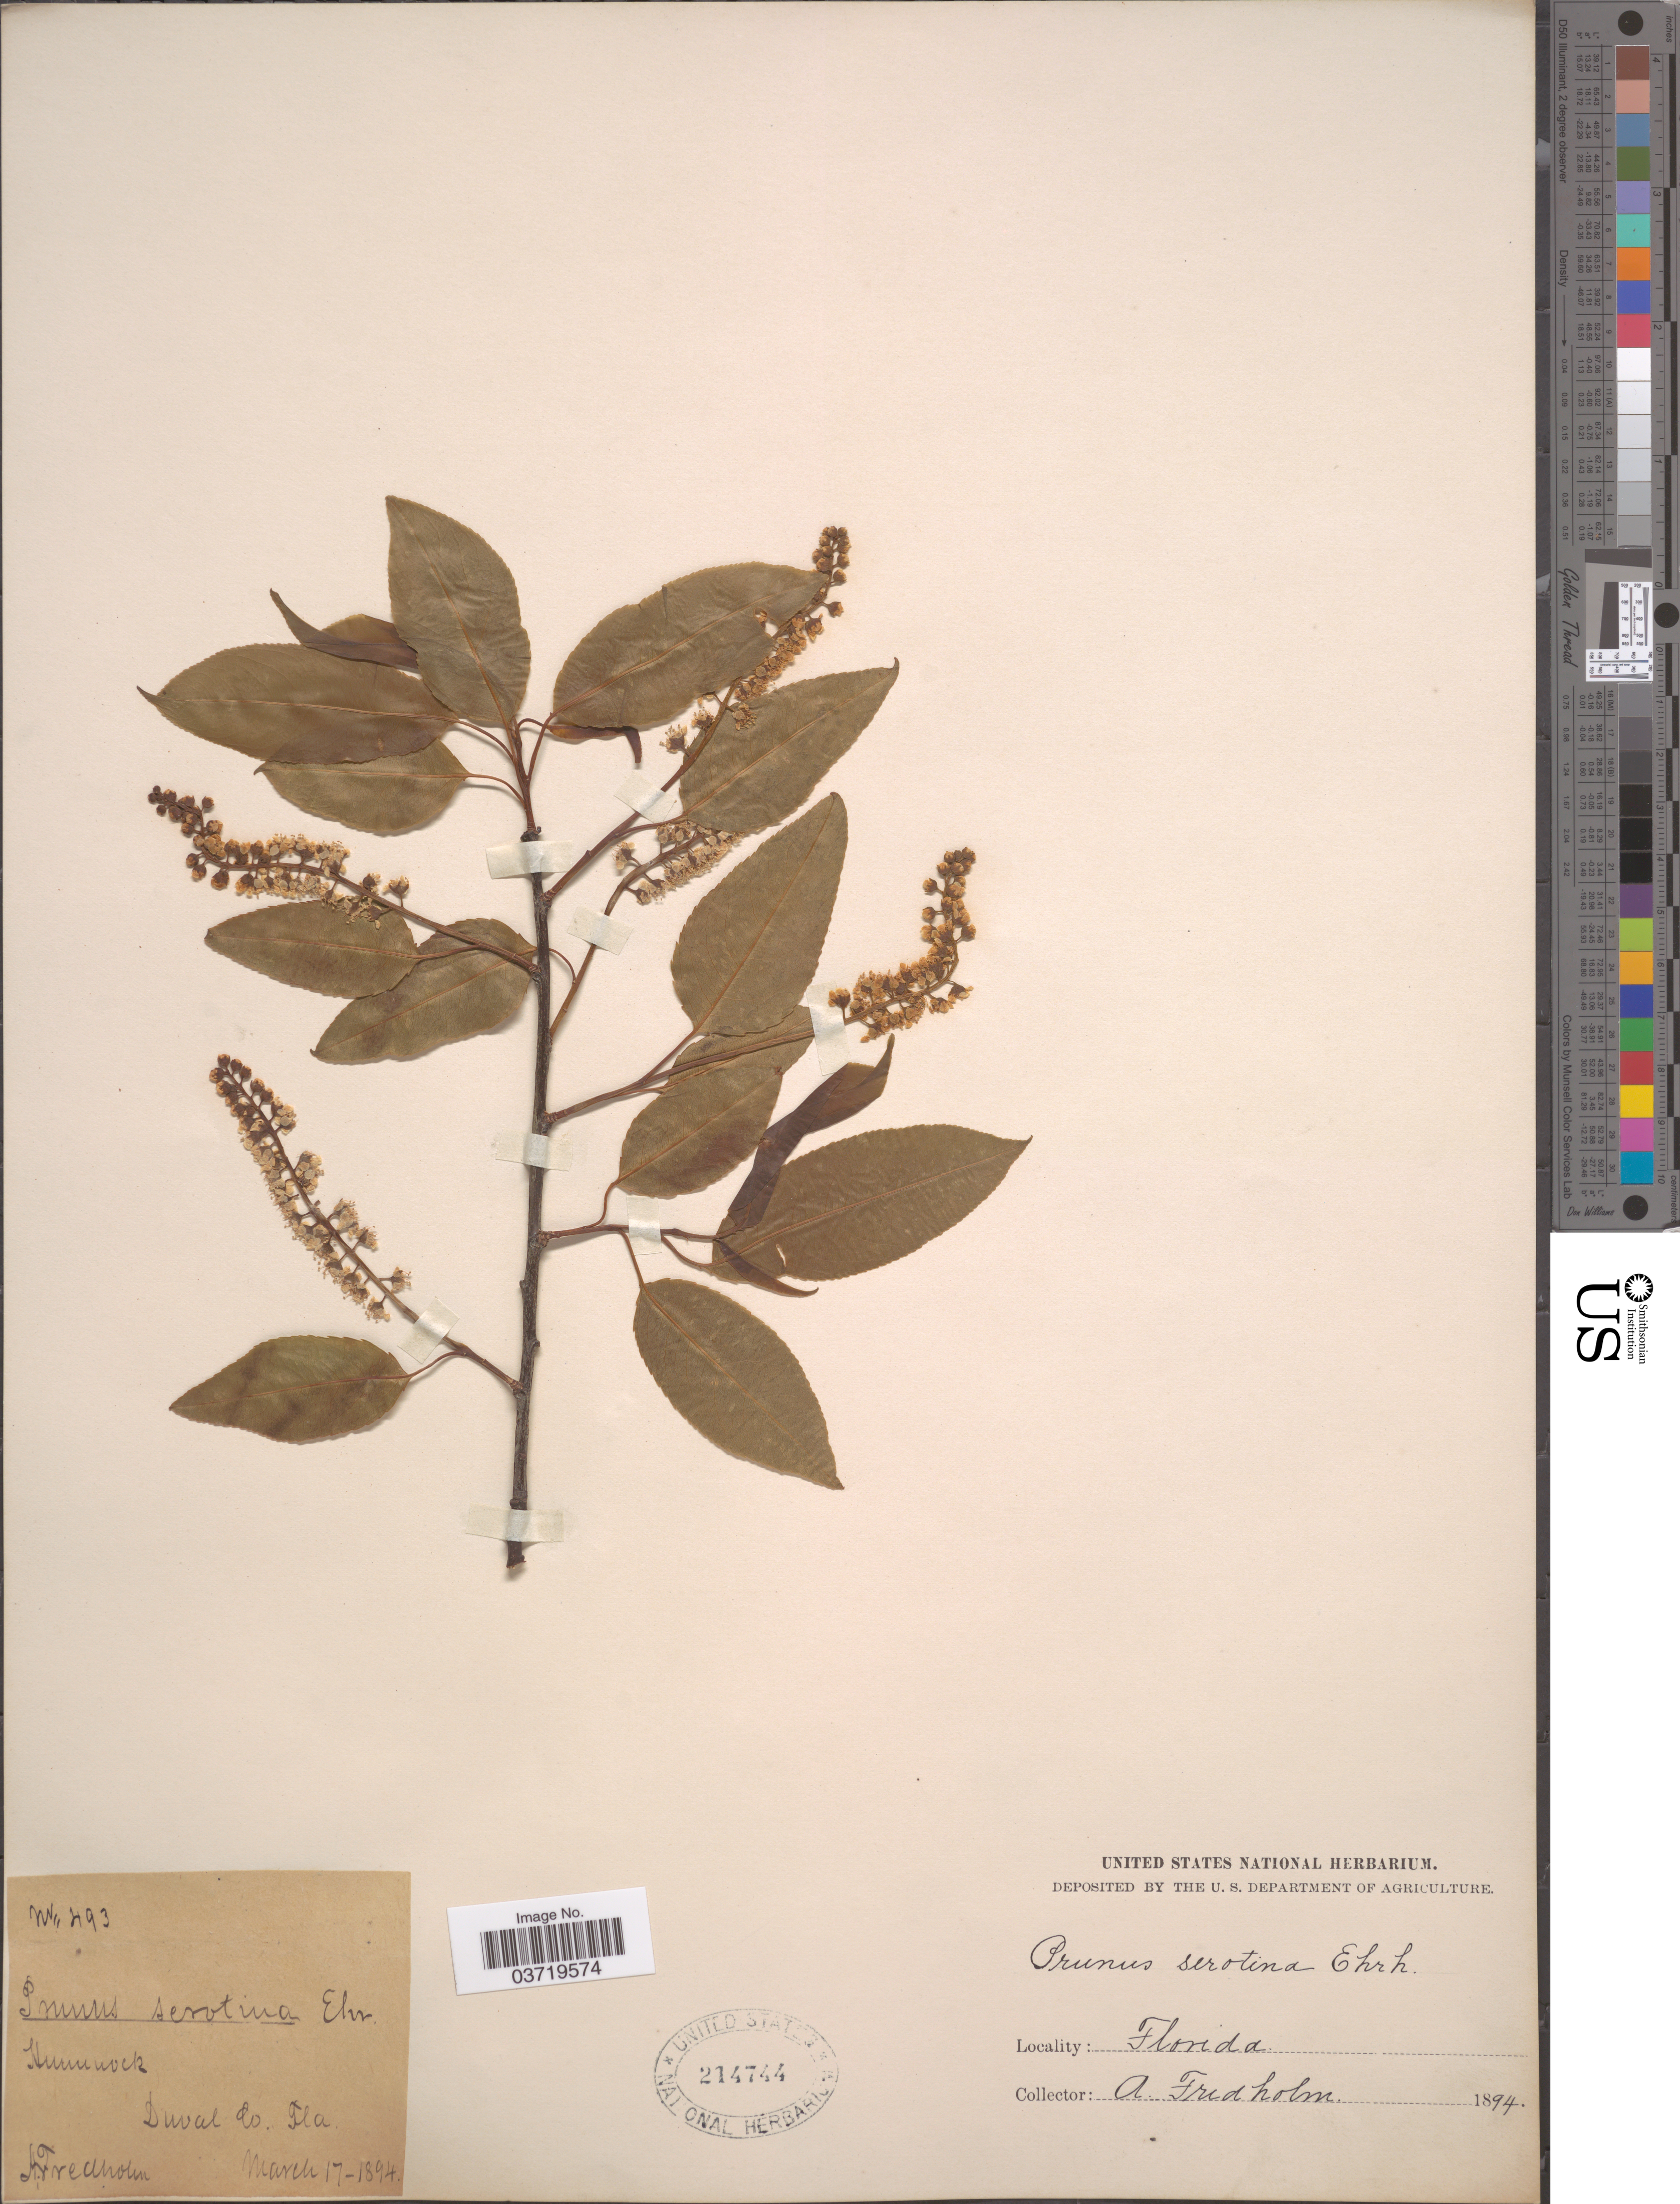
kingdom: Plantae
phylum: Tracheophyta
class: Magnoliopsida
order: Rosales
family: Rosaceae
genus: Prunus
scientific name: Prunus serotina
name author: Ehrh.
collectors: A. Fredholm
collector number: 493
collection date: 1894-03-17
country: United States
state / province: Florida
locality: Duval Co.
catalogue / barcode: US 214744